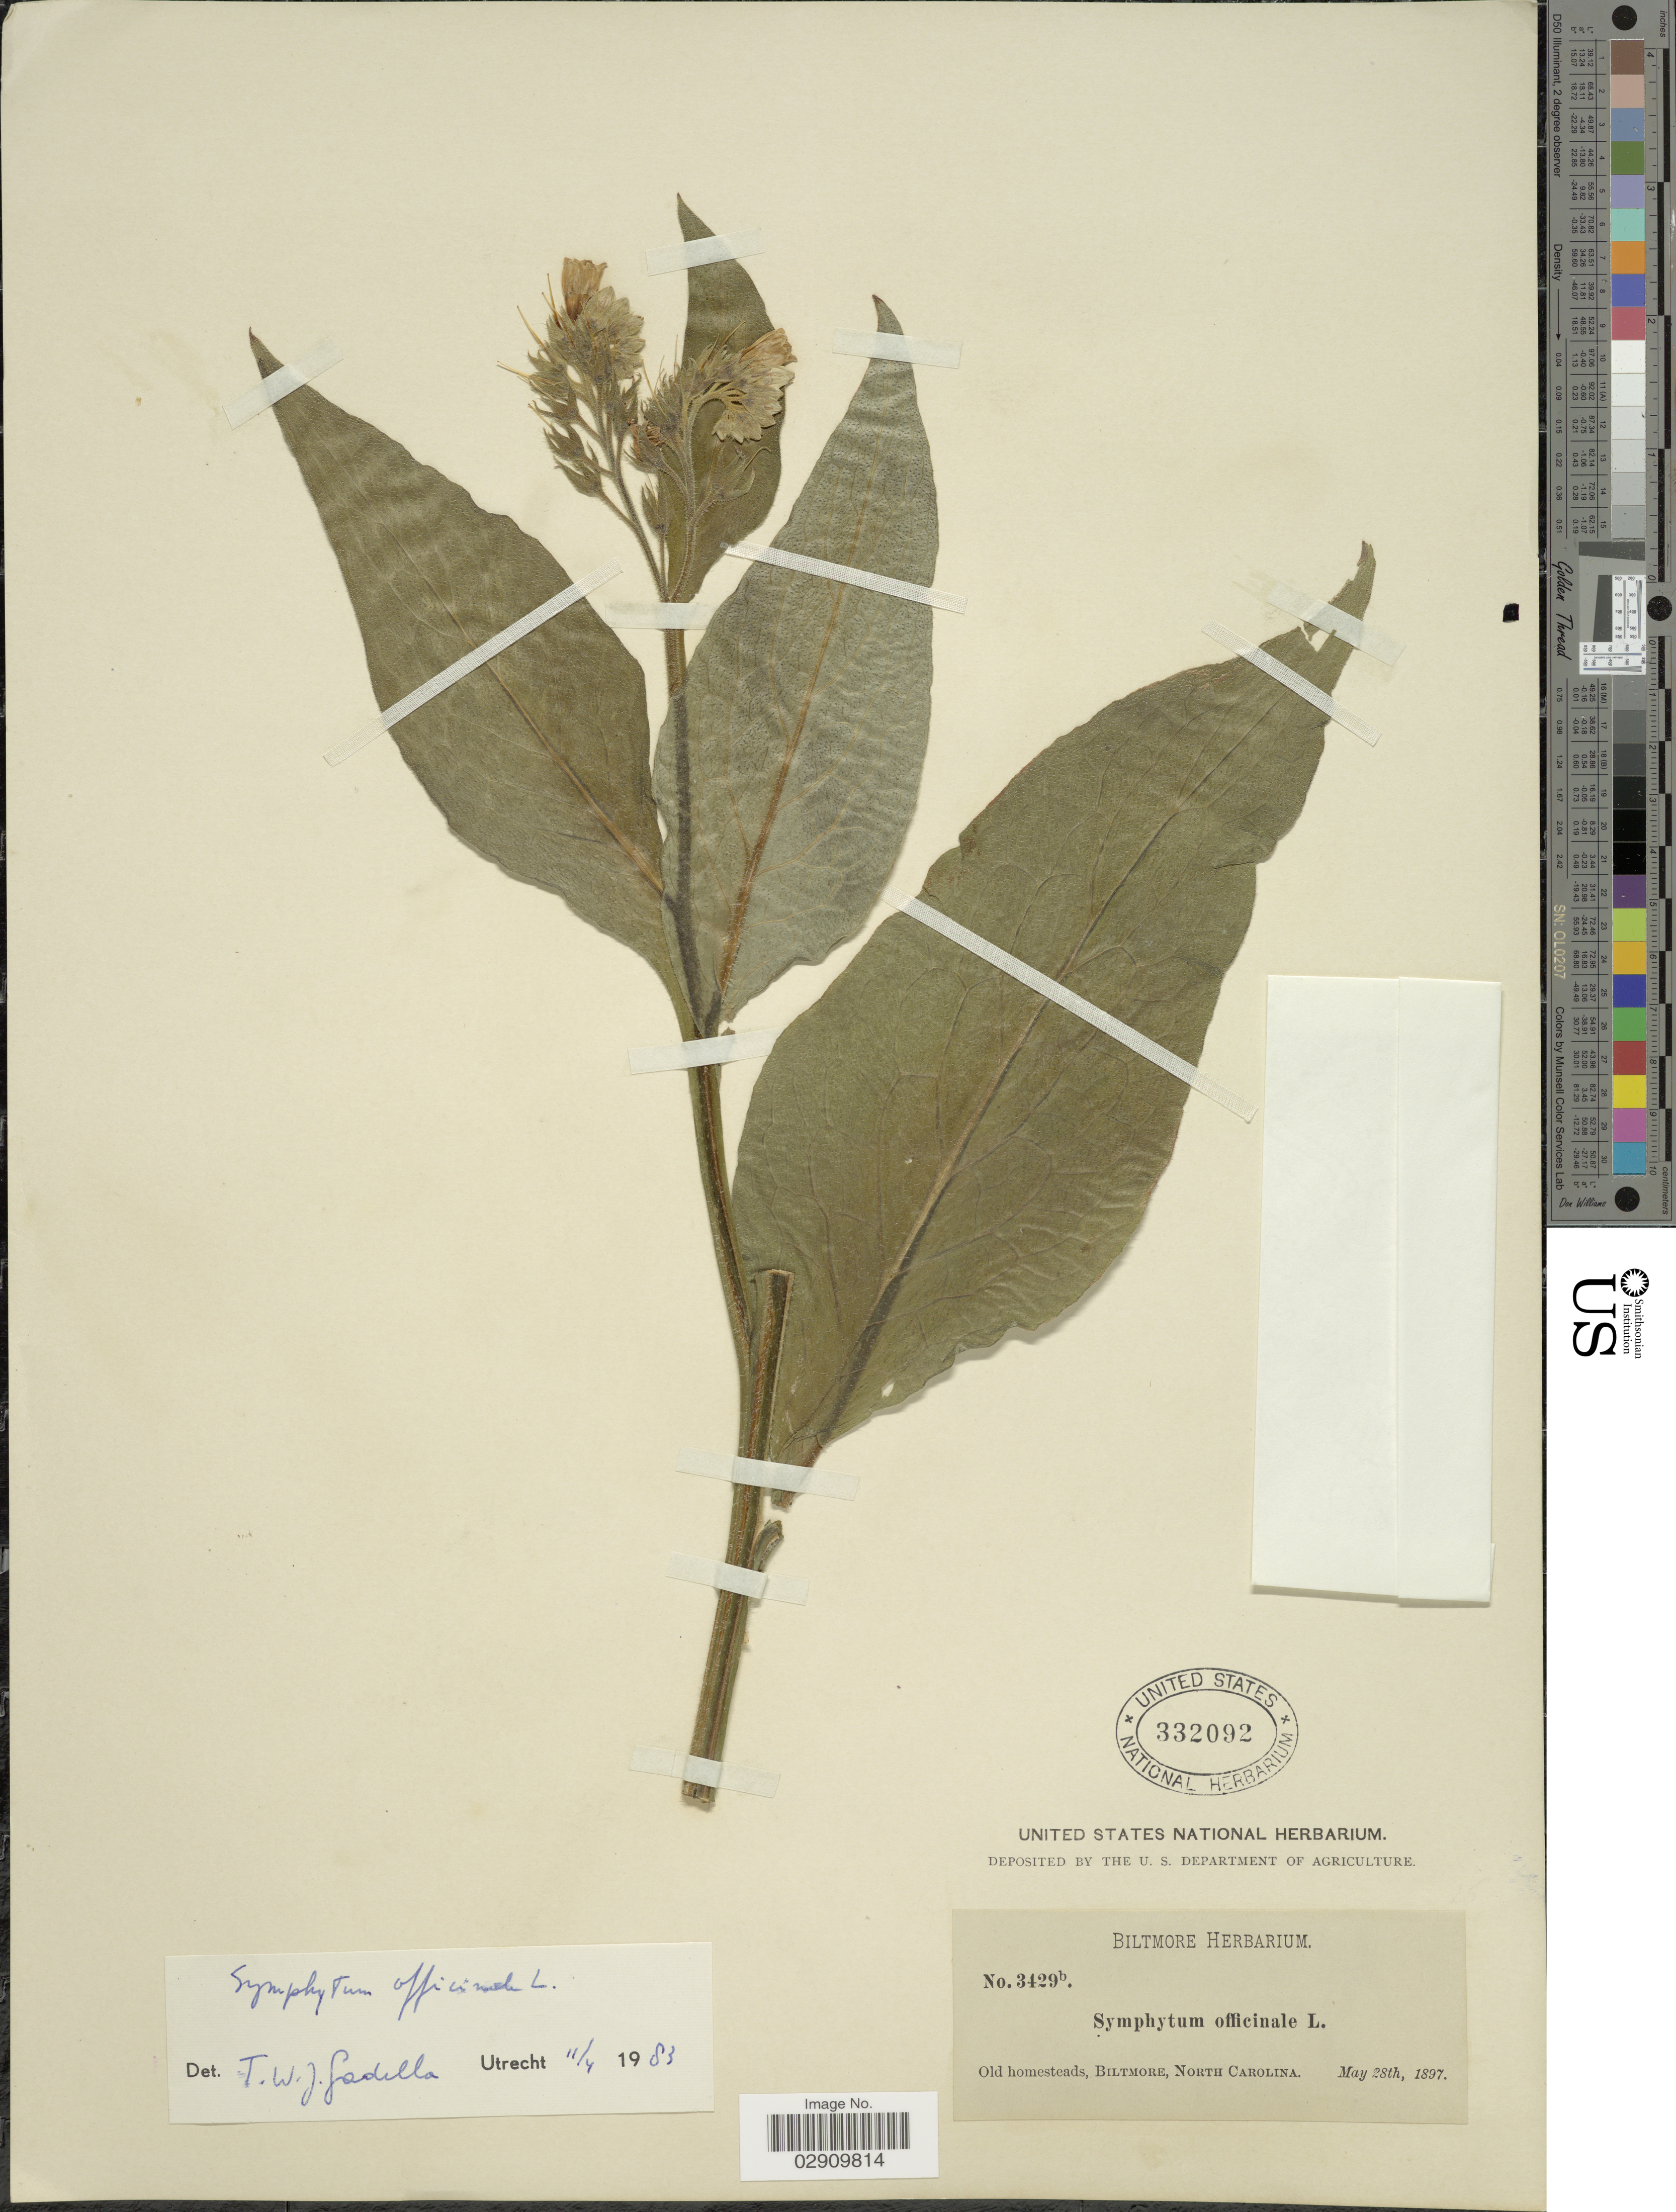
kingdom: Plantae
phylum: Tracheophyta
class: Magnoliopsida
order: Boraginales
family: Boraginaceae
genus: Symphytum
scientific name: Symphytum officinale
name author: L.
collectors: ex herb. Biltmore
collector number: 3429b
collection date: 1897-05-28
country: United States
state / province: North Carolina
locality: Old homesteads, Biltmore.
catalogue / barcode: US 332092